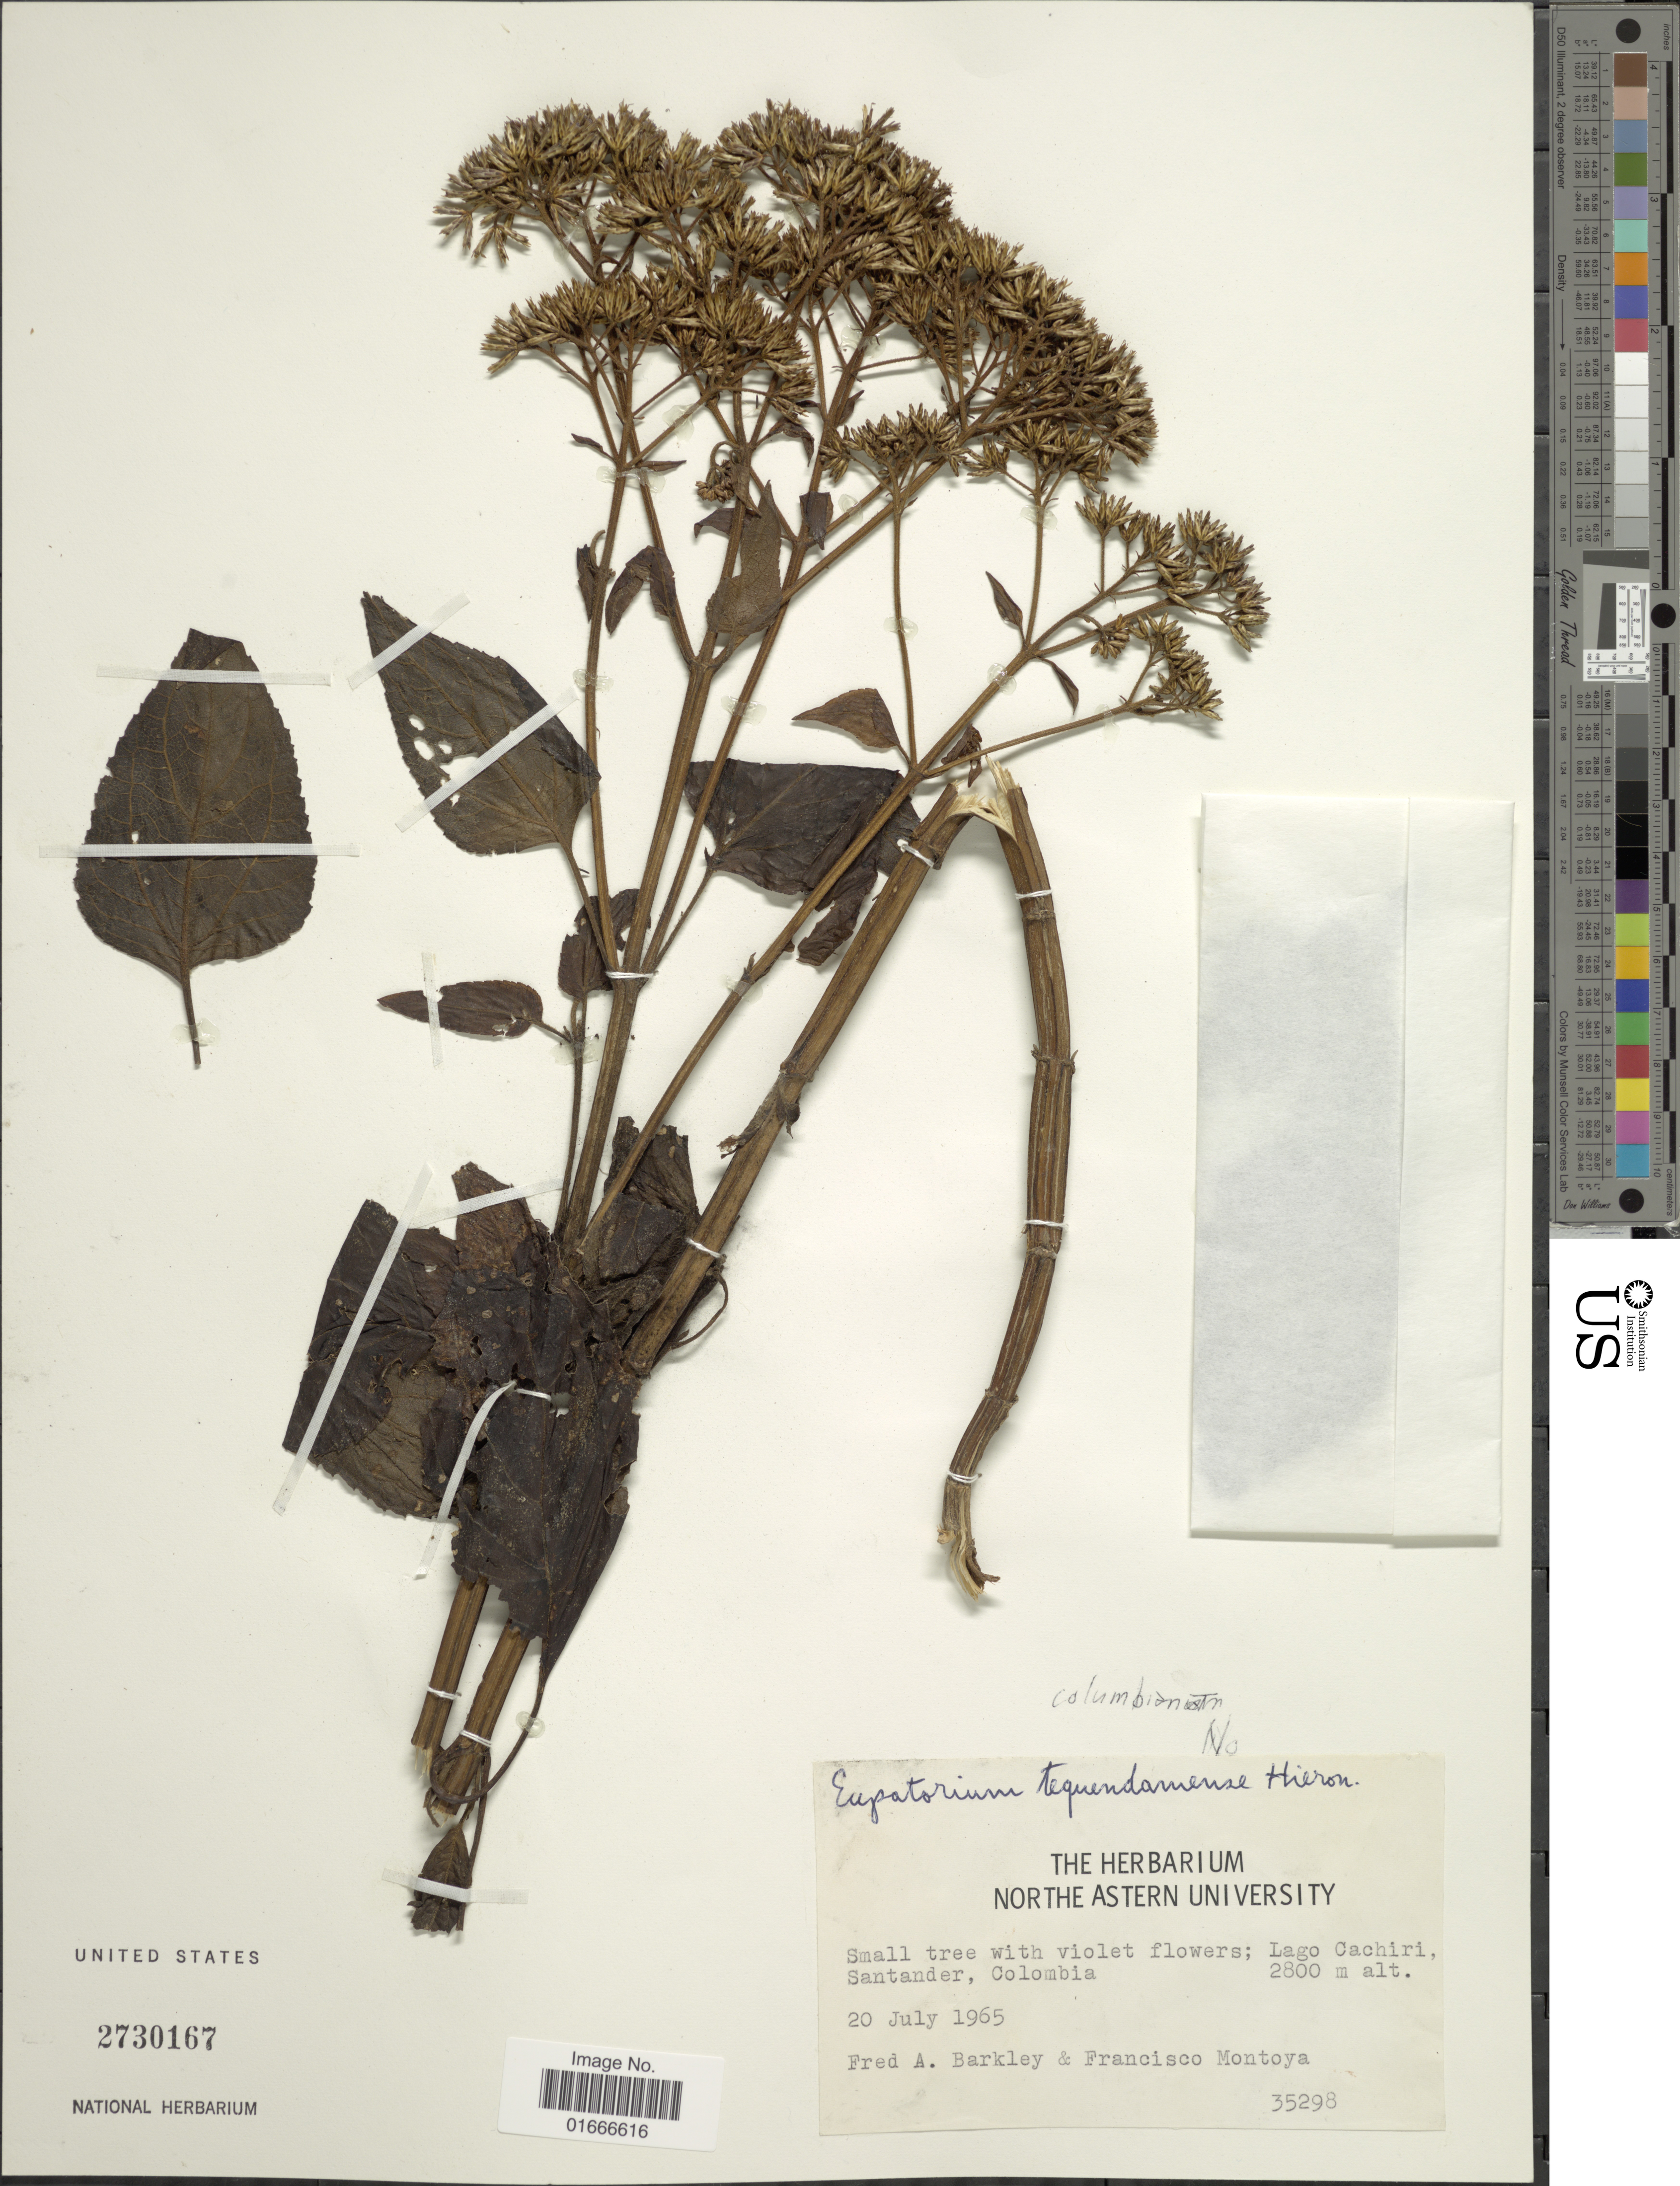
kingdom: Plantae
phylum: Tracheophyta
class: Magnoliopsida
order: Asterales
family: Asteraceae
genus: Chromolaena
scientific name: Chromolaena columbiana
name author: (Heering) R.M. King & H. Rob.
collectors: F. A. Barkley & F. Montoya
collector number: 35298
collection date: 1965-07-20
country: Colombia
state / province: Santander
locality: Lago Cachiri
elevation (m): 2800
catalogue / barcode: US 2730167